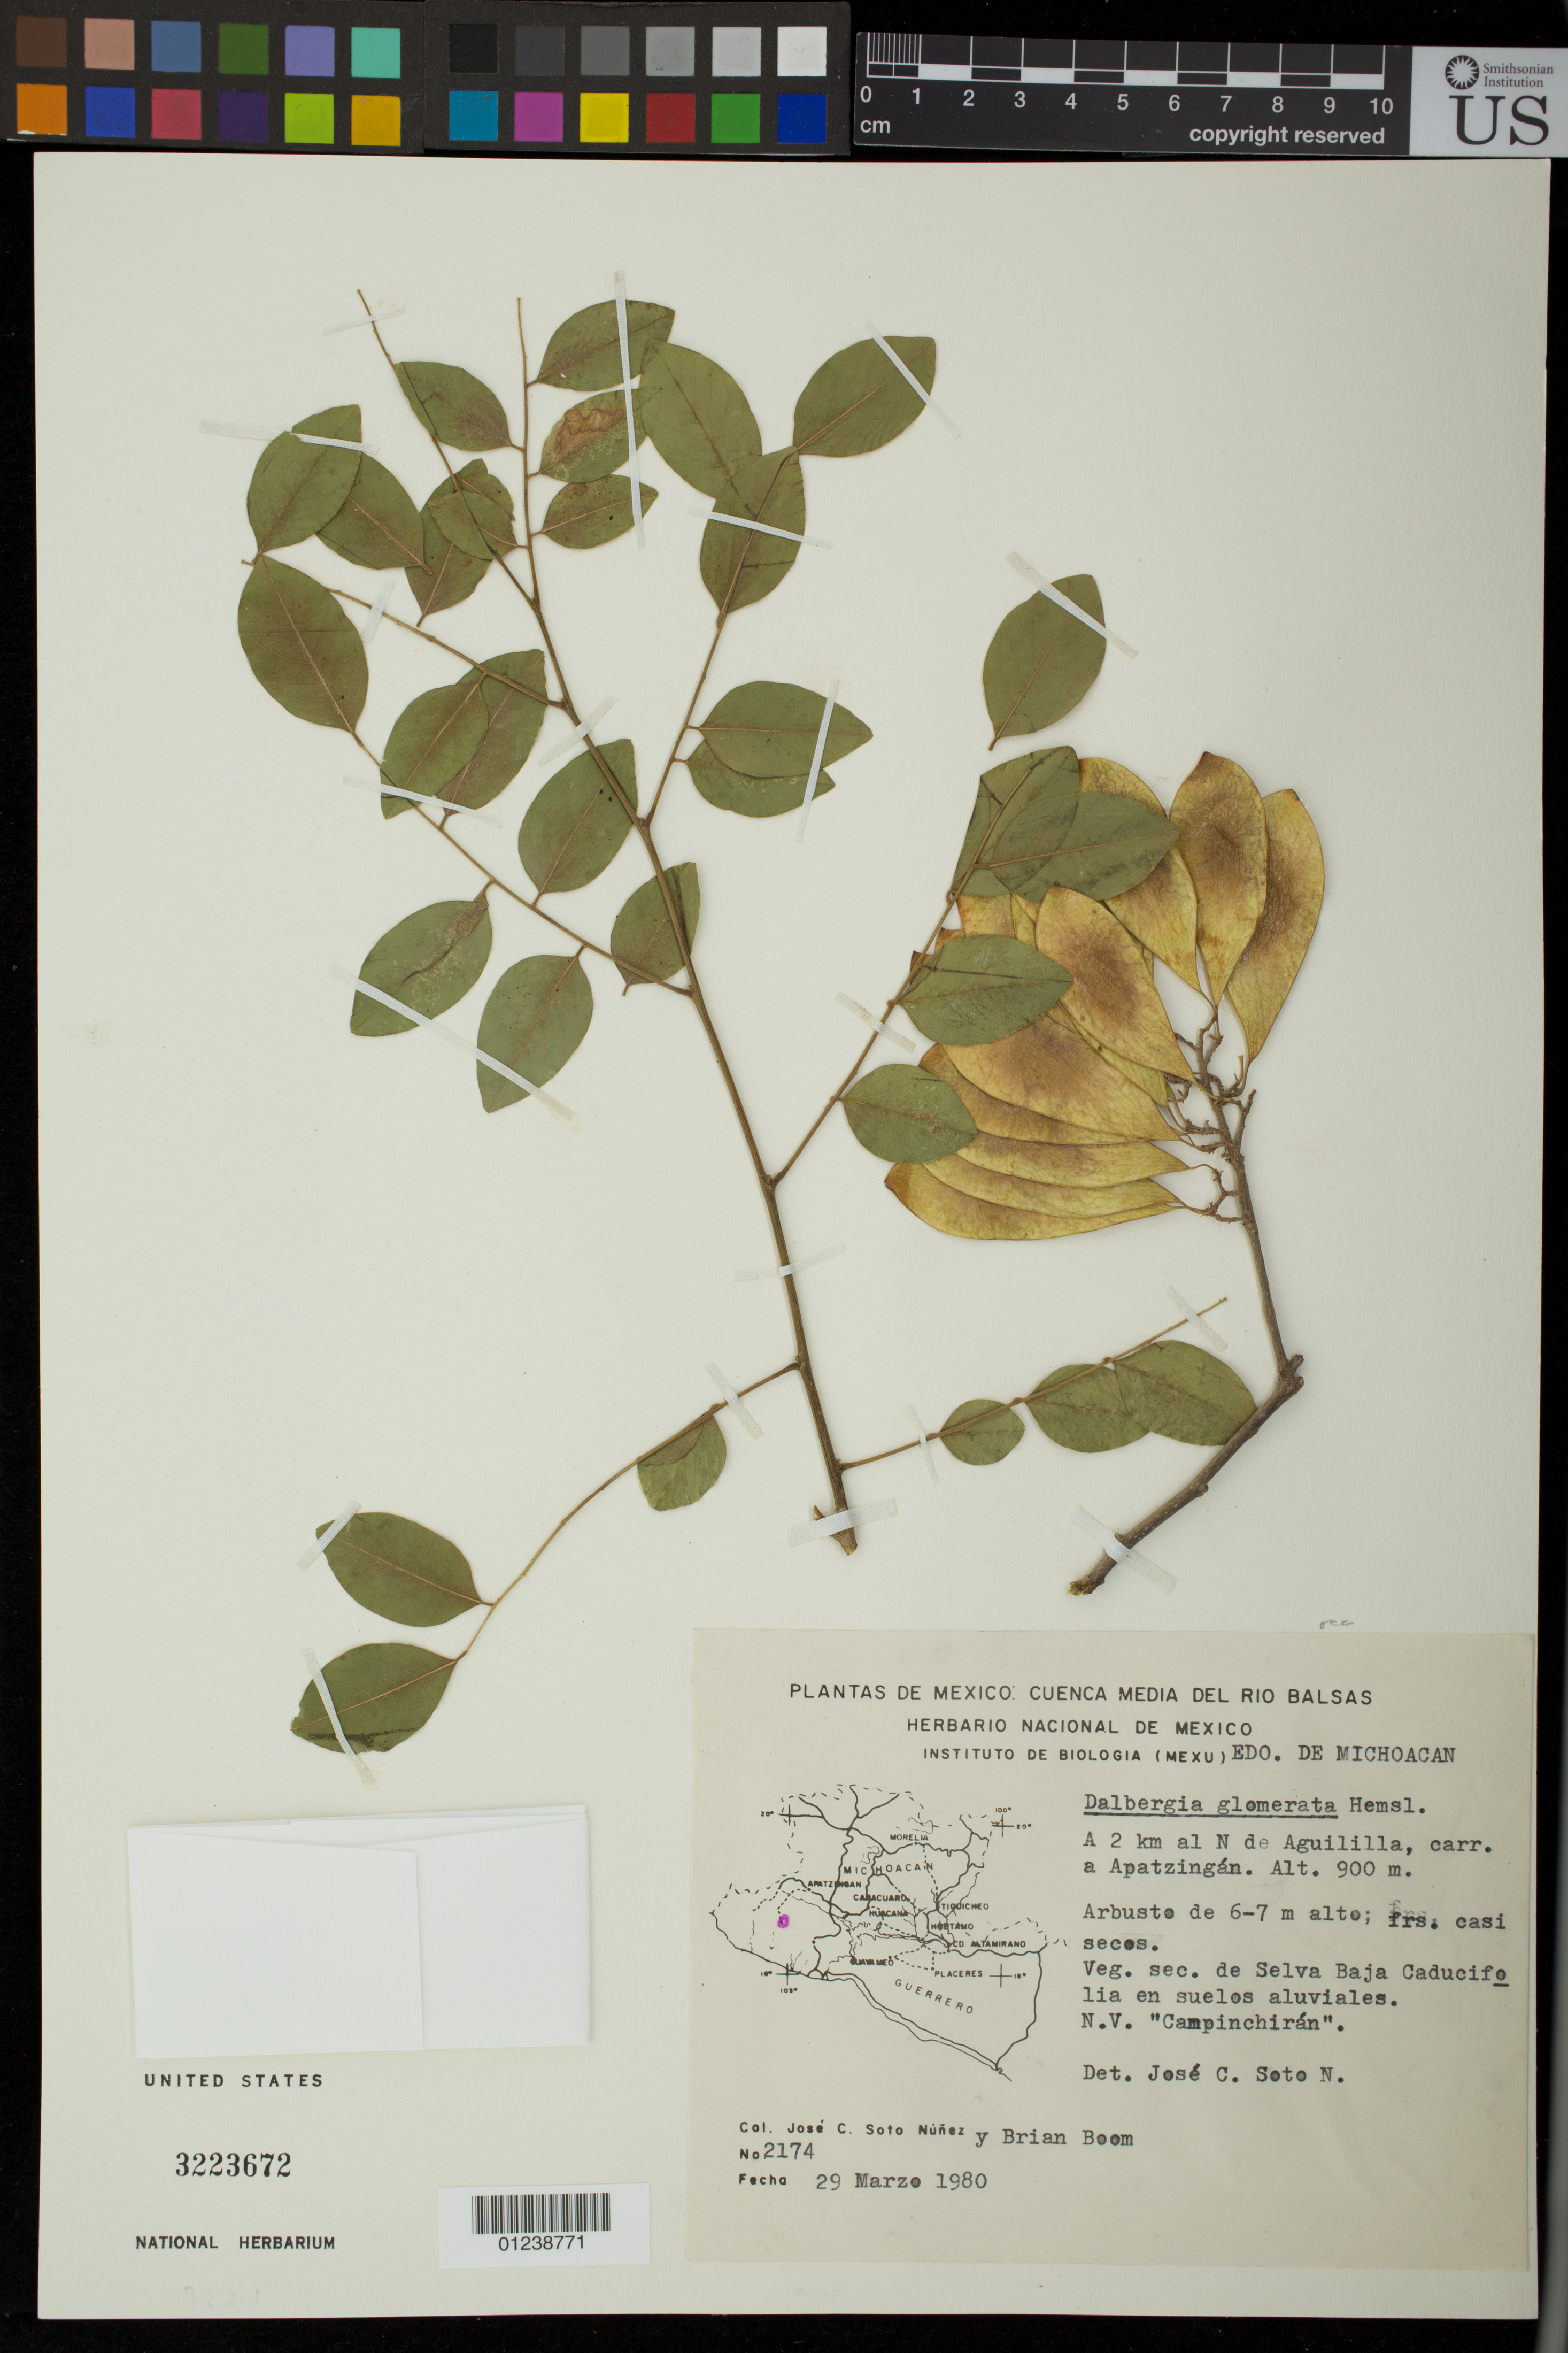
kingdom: Plantae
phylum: Tracheophyta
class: Magnoliopsida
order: Fabales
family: Fabaceae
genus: Dalbergia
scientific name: Dalbergia sp.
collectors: J. C. Soto Núñez & B. M. Boom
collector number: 2174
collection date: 1980-03-29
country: Mexico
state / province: Michoacán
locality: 2 km north of Aguililla, southwest of Apatzingan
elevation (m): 900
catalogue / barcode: US 3223672